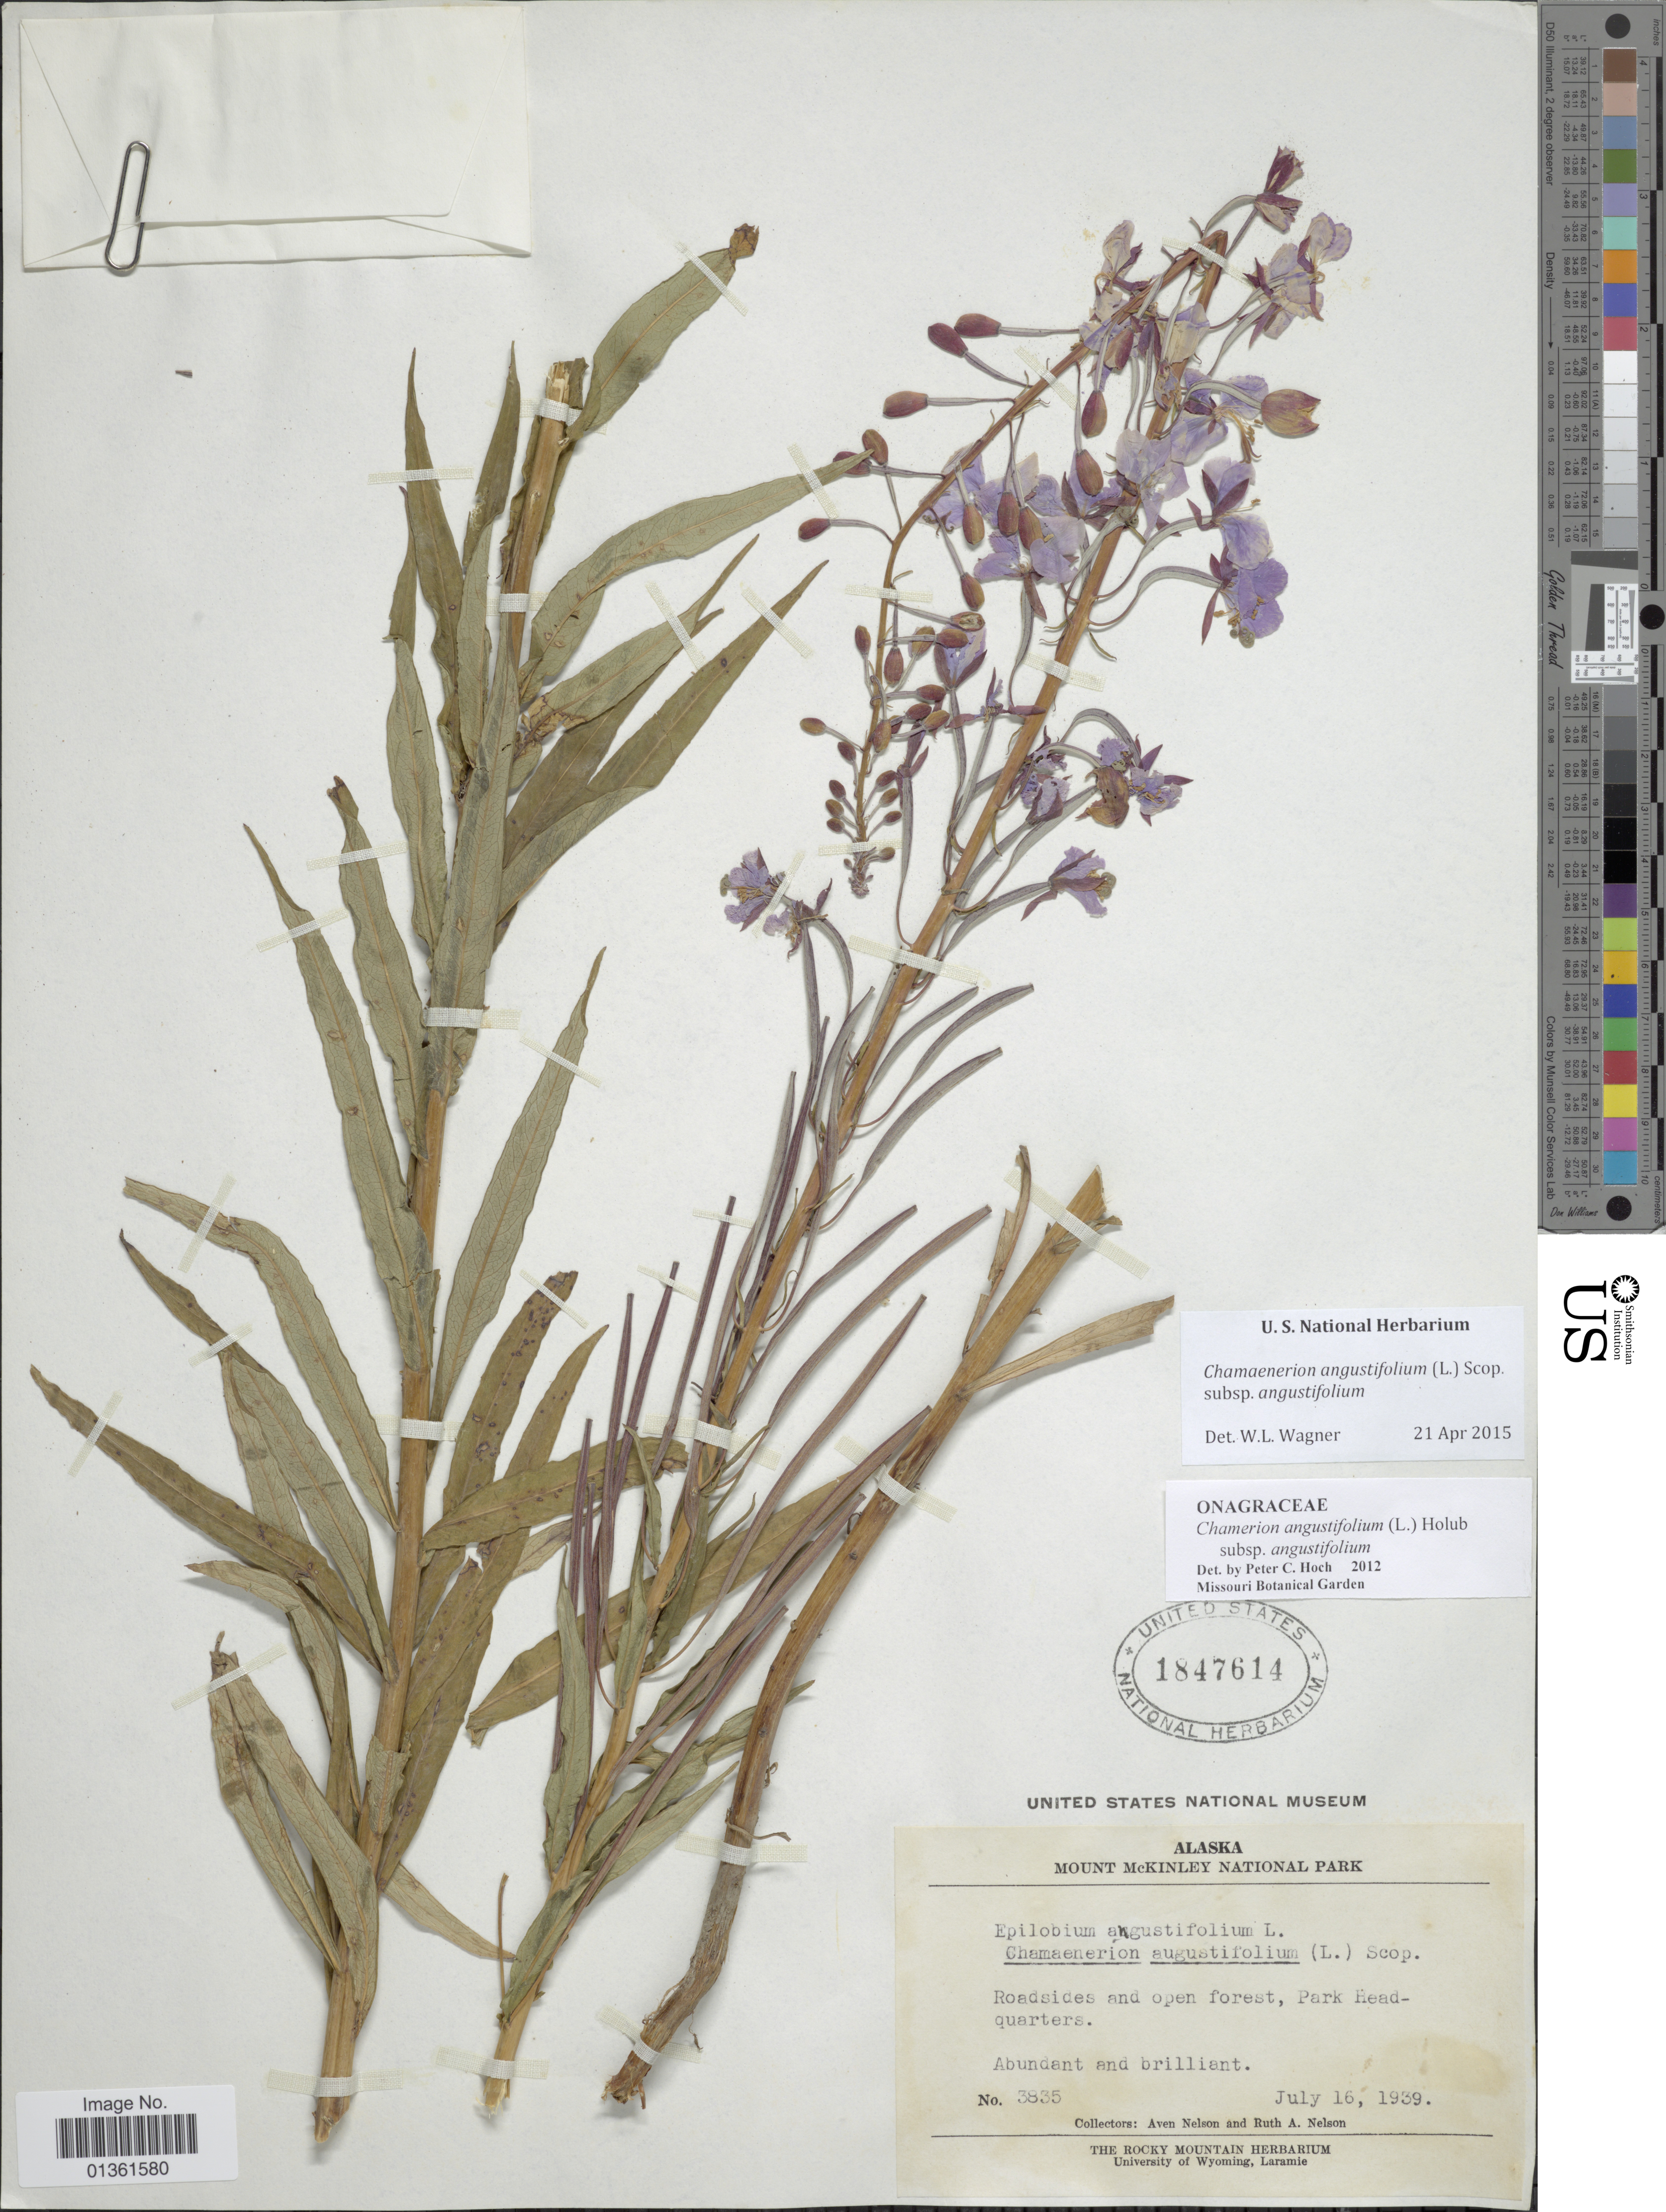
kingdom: Plantae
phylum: Tracheophyta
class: Magnoliopsida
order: Myrtales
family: Onagraceae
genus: Chamaenerion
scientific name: Chamaenerion angustifolium subsp. angustifolium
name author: (L.) Scop.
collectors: A. Nelson & R. A. Nelson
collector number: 3835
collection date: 1939-07-16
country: United States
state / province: Alaska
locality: Park Head-quarters.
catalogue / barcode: US 1847614